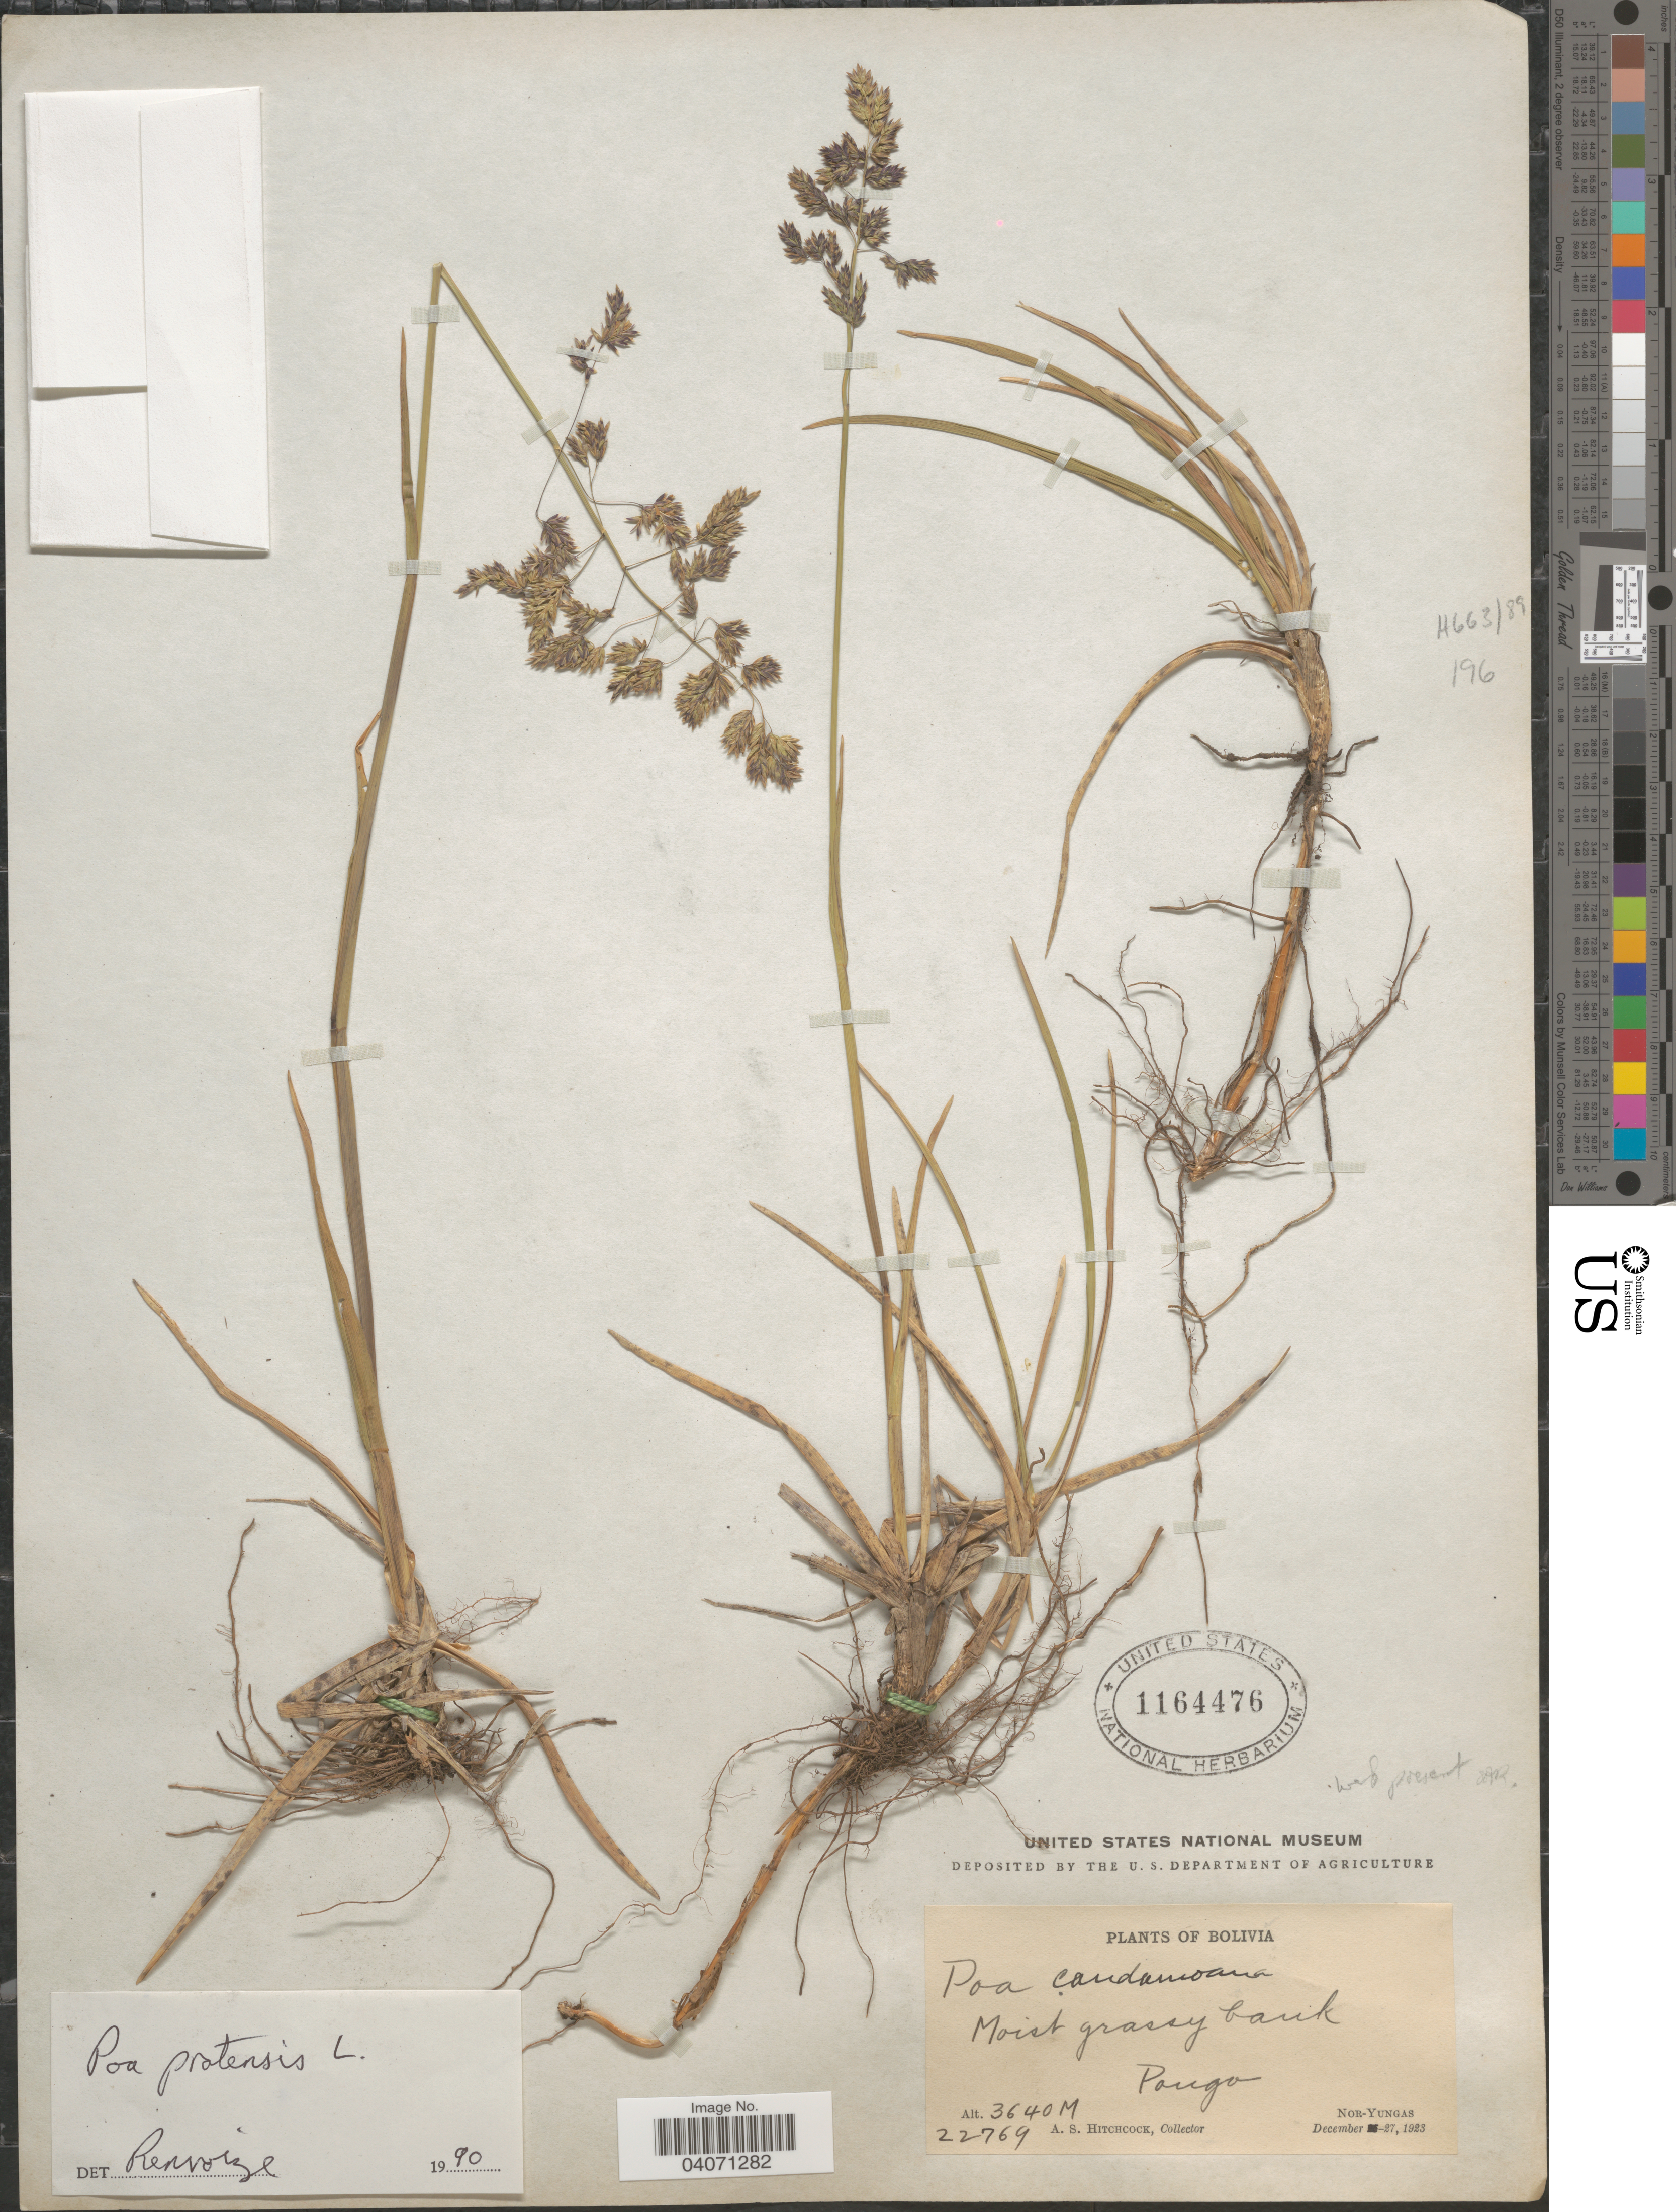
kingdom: Plantae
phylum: Tracheophyta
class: Liliopsida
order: Poales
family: Poaceae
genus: Poa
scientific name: Poa pratensis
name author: L.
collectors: A. S. Hitchcock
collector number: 22769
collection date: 1923-12-27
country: Bolivia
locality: Pongo. Nor-Yungas.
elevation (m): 3640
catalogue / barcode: US 1164476